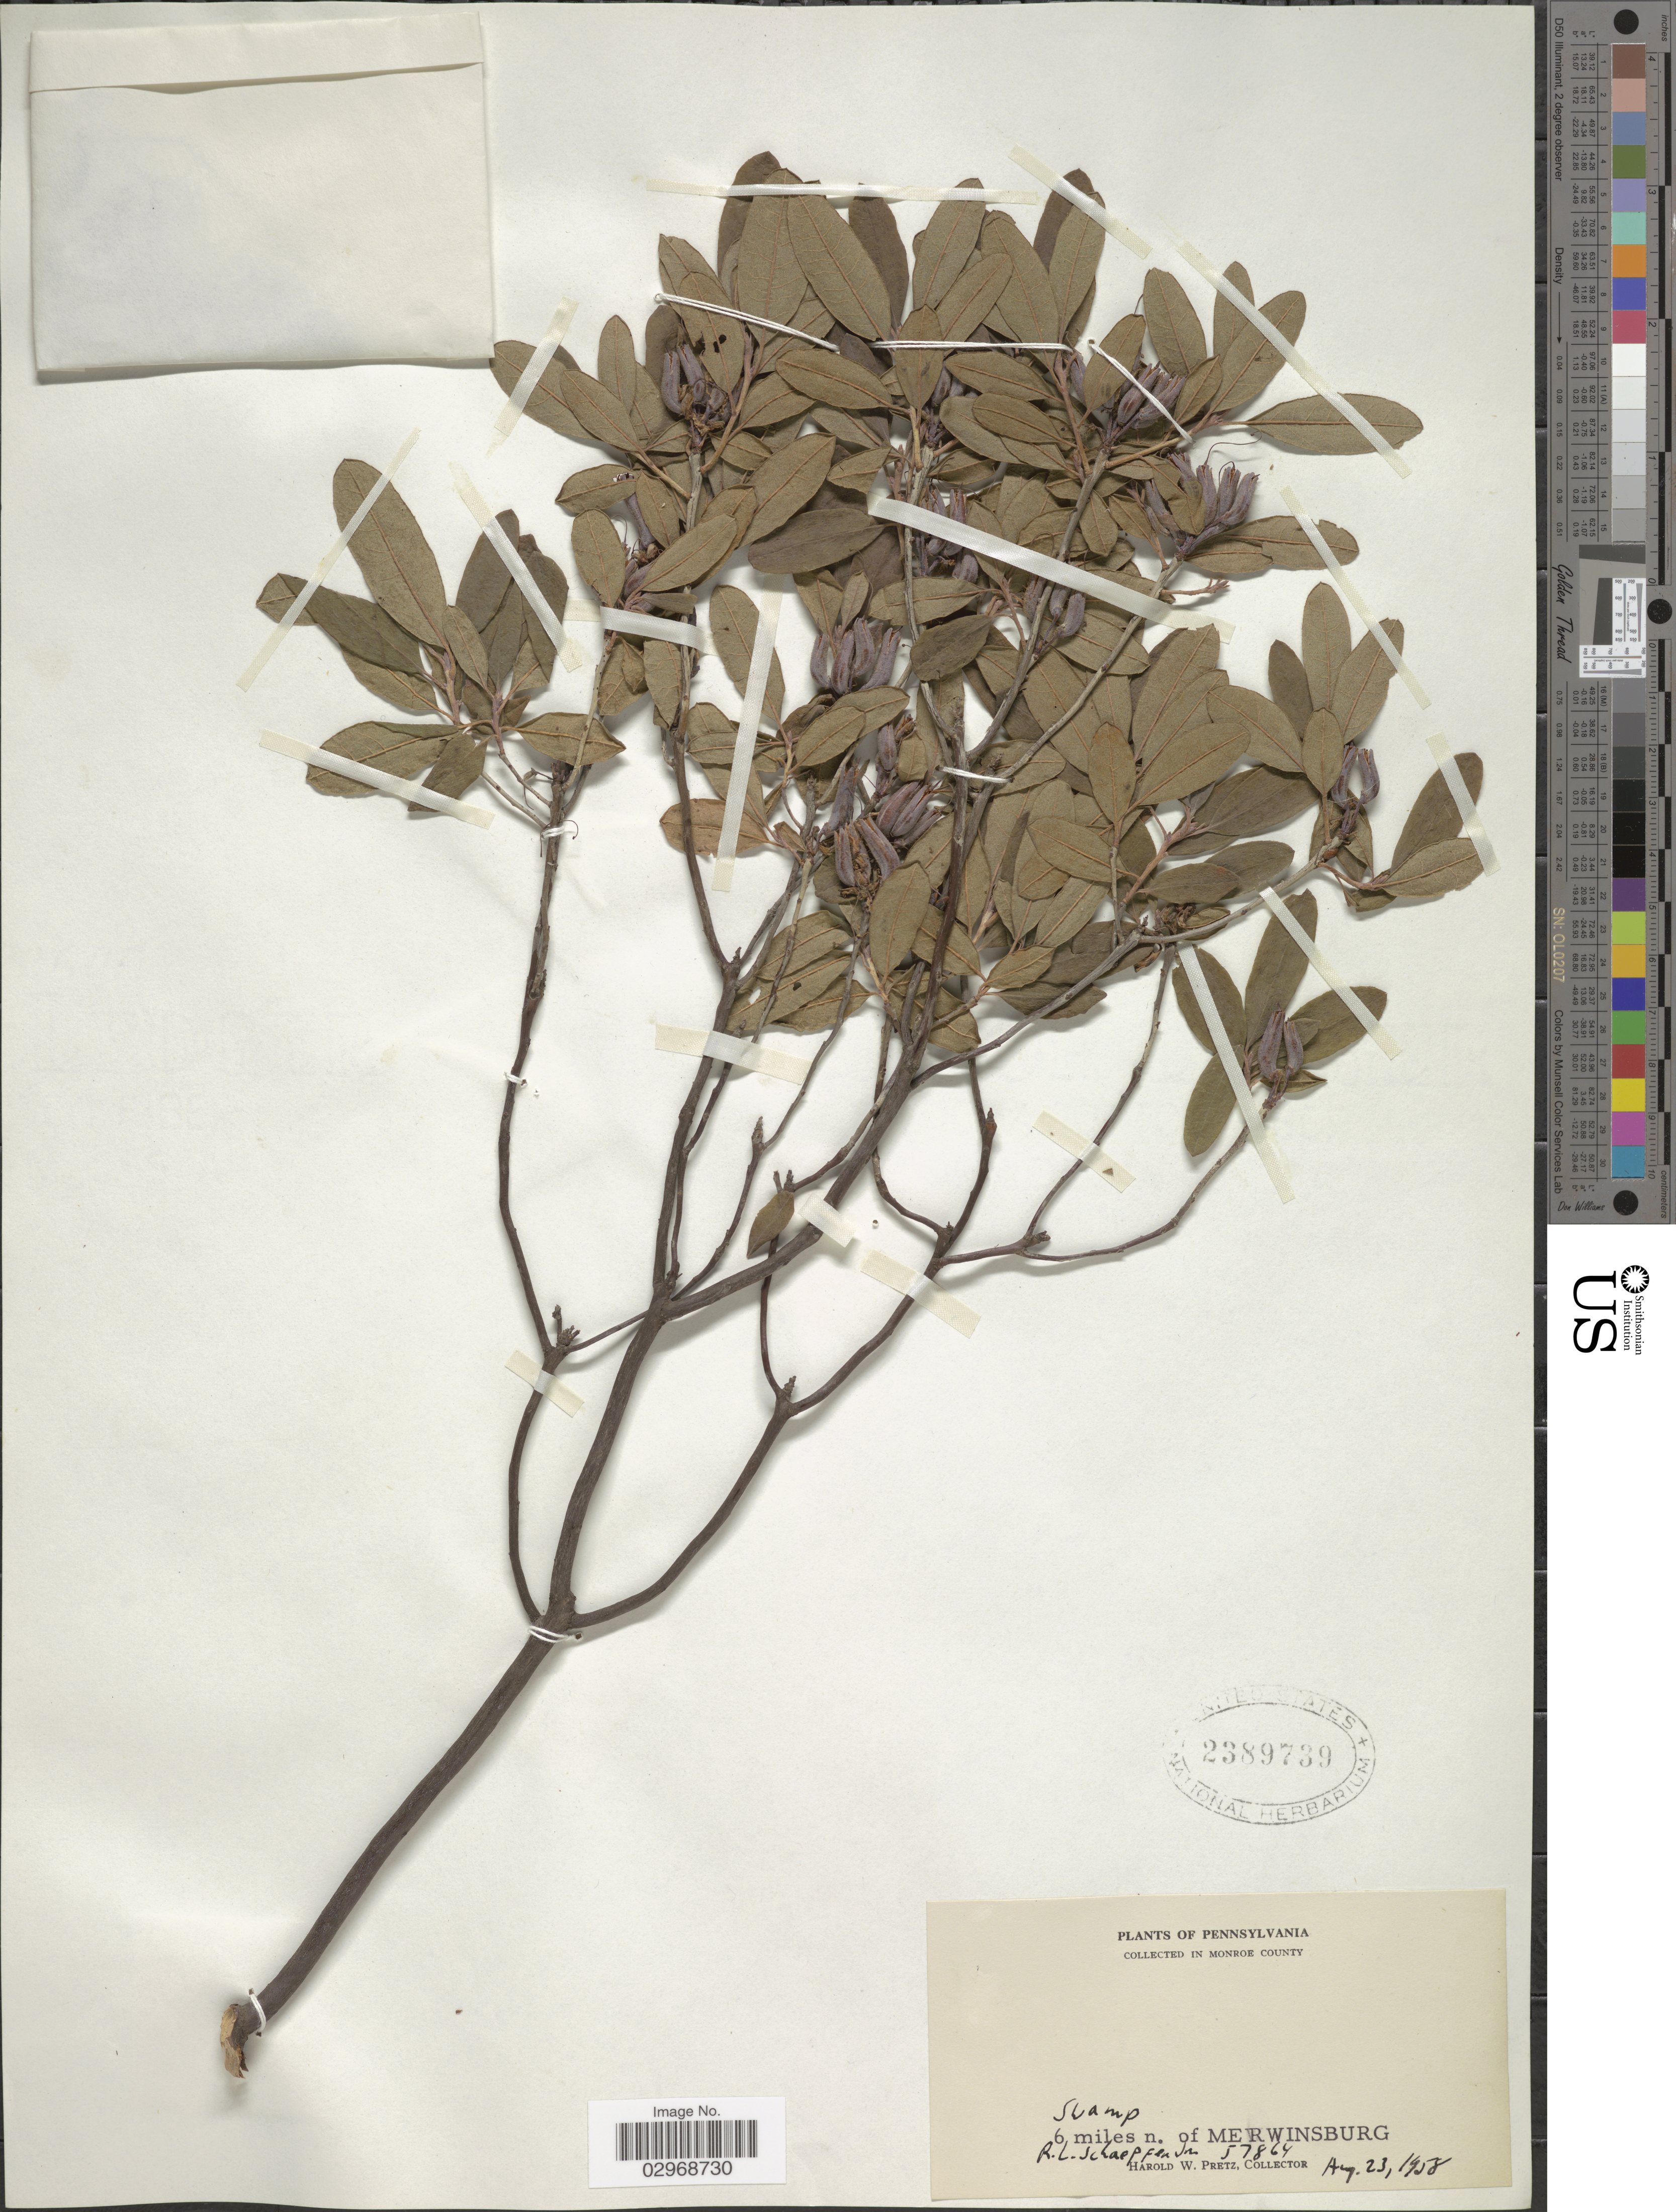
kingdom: Plantae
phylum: Tracheophyta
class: Magnoliopsida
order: Ericales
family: Ericaceae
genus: Rhododendron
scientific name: Rhododendron sp.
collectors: R. L. Schaeffer Jr. & H. W. Pretz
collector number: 57864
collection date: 1958-08-23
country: United States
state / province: Pennsylvania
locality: In Monroe County, swamp, 6 miles n. of Merwinsburg.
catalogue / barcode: US 2389739